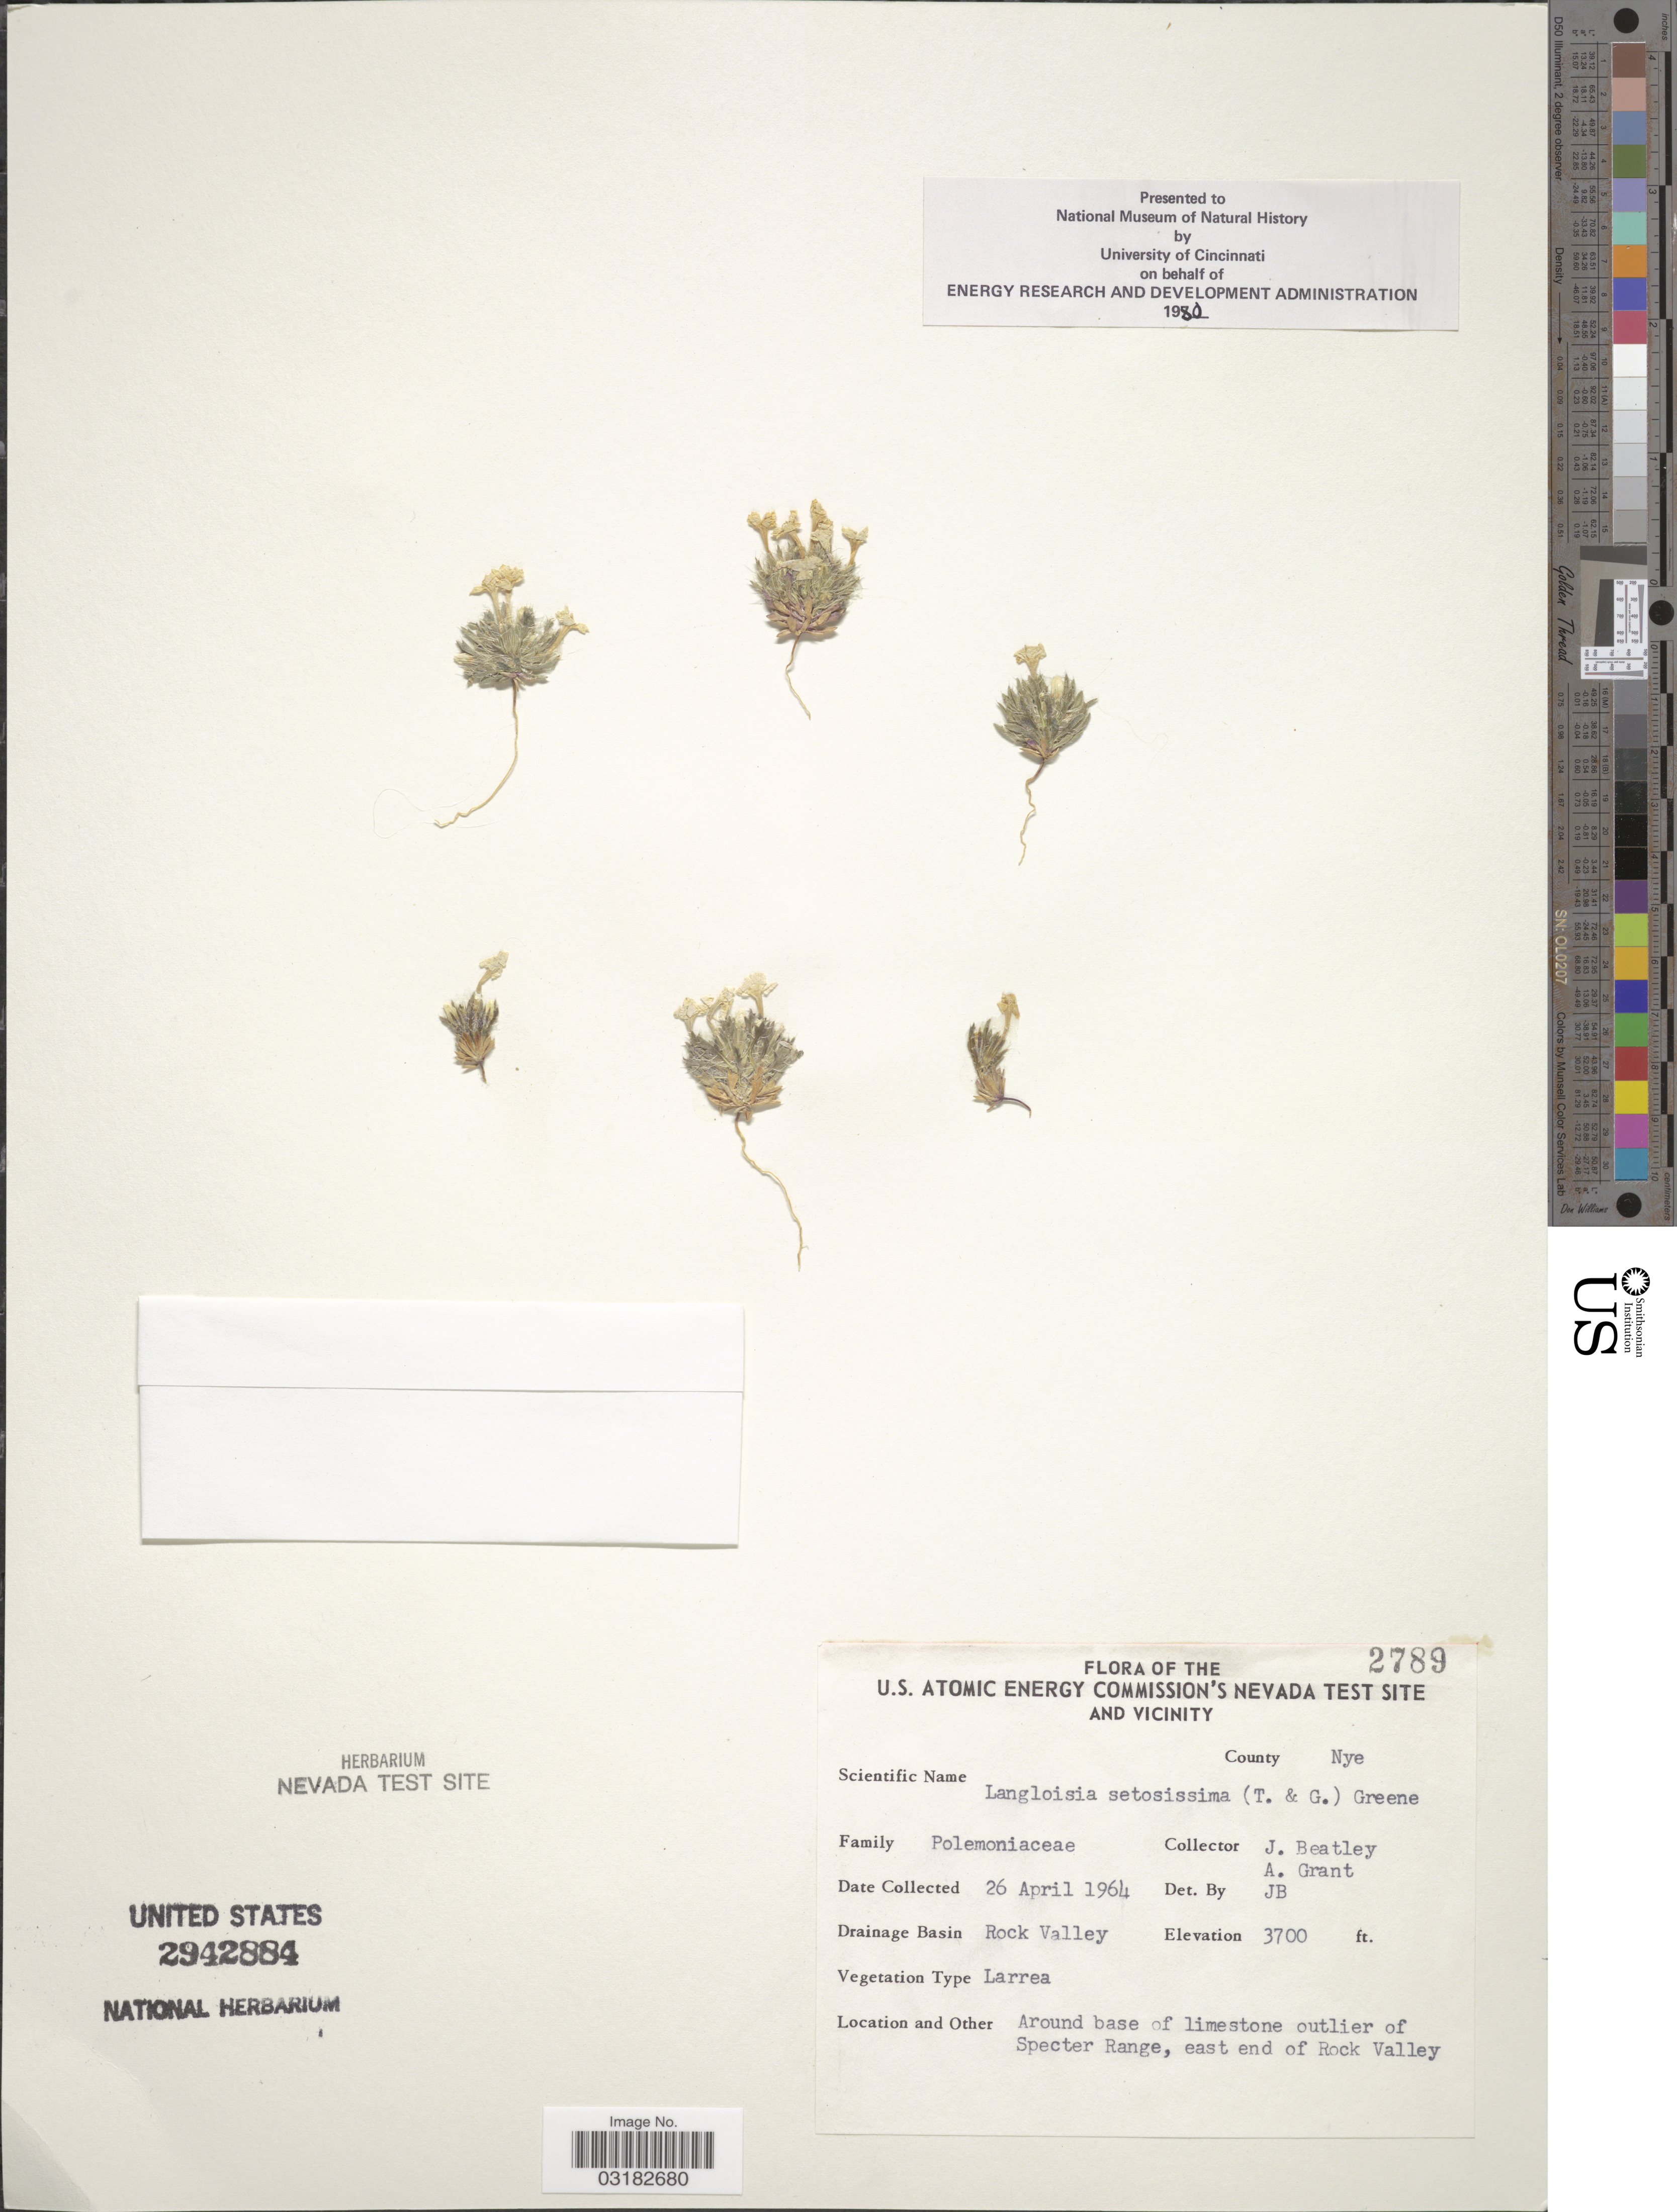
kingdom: Plantae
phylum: Tracheophyta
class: Magnoliopsida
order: Ericales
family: Polemoniaceae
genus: Langloisia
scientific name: Langloisia setosissima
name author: (Torr. & A. Gray) Greene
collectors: J. C. Beatley & A. Grant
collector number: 2789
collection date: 1964-04-26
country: United States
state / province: Nevada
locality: U.S. Atomic Energy Commission's Nevada Test Site and vicinity. County Nye. Drainaige Basin Rock Valley. Around base of limestone outlier of Specter Range, east end of Rock Valley.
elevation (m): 1128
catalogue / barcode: US 2942884